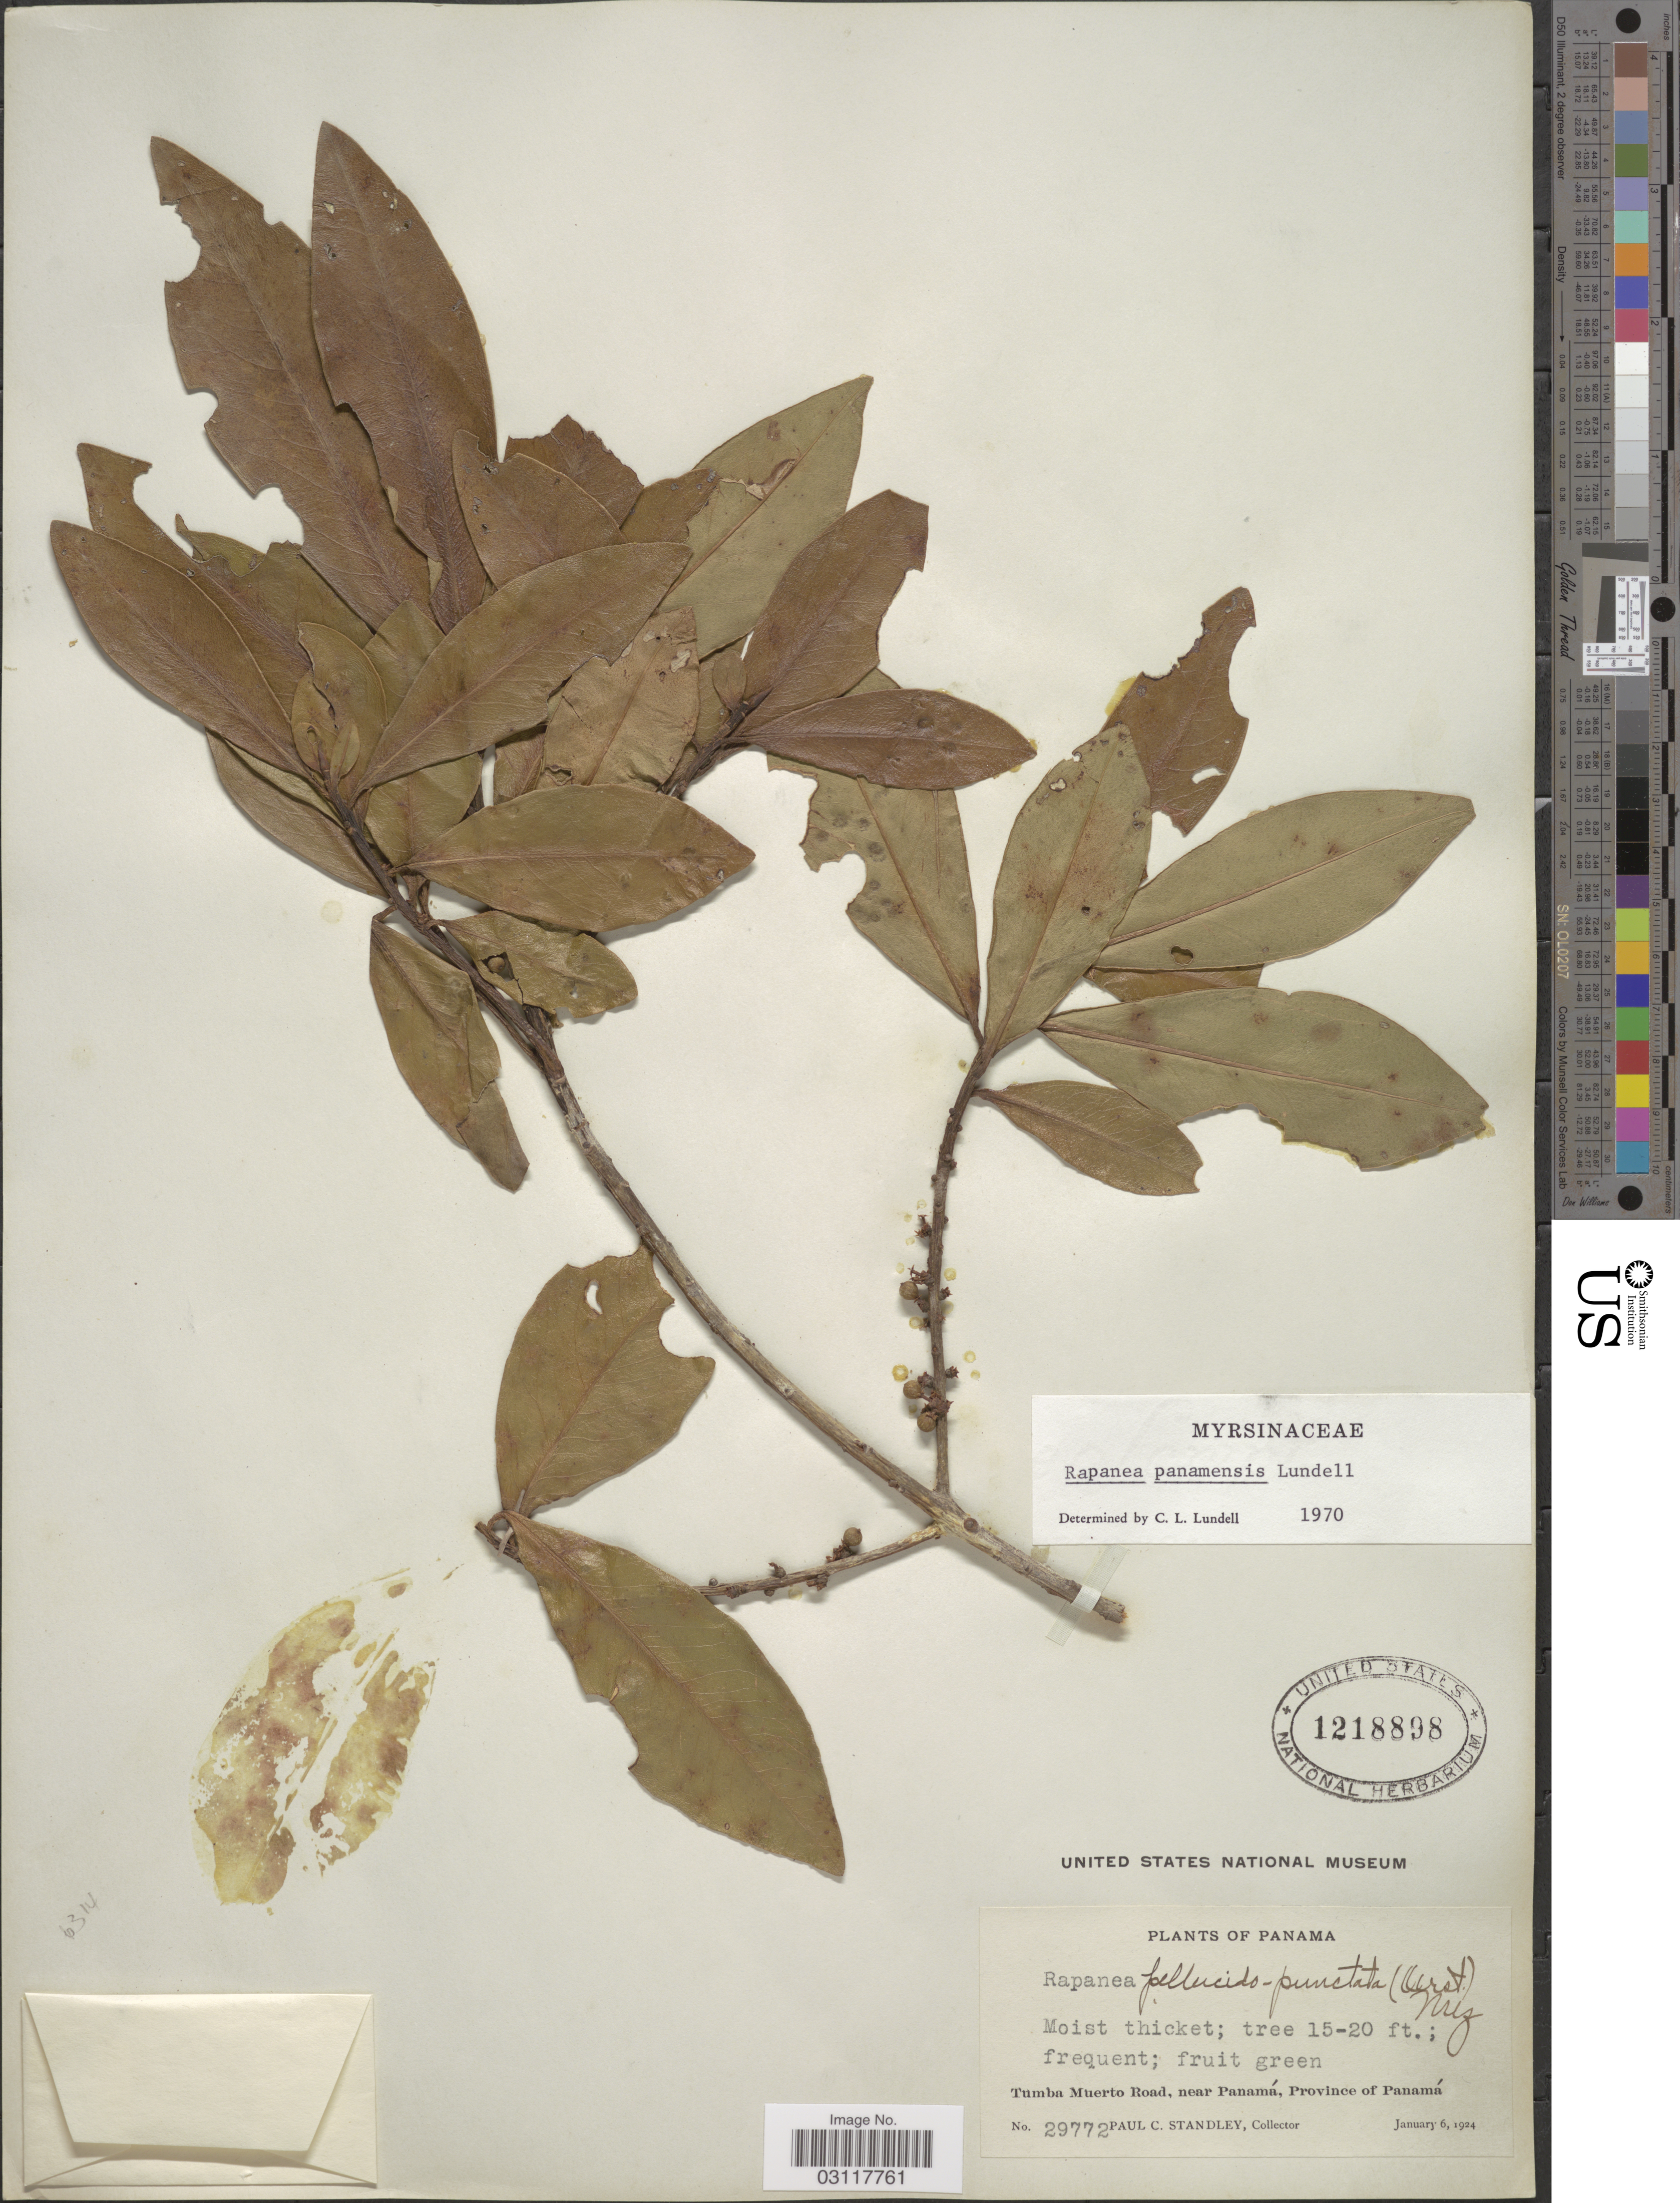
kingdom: Plantae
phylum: Tracheophyta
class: Magnoliopsida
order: Ericales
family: Primulaceae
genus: Rapanea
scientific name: Rapanea panamensis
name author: Lundell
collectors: P. C. Standley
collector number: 29772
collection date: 1924-01-06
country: Panama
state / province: Panamá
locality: Tumba Muerto Road, near Panamá.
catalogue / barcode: US 1218898